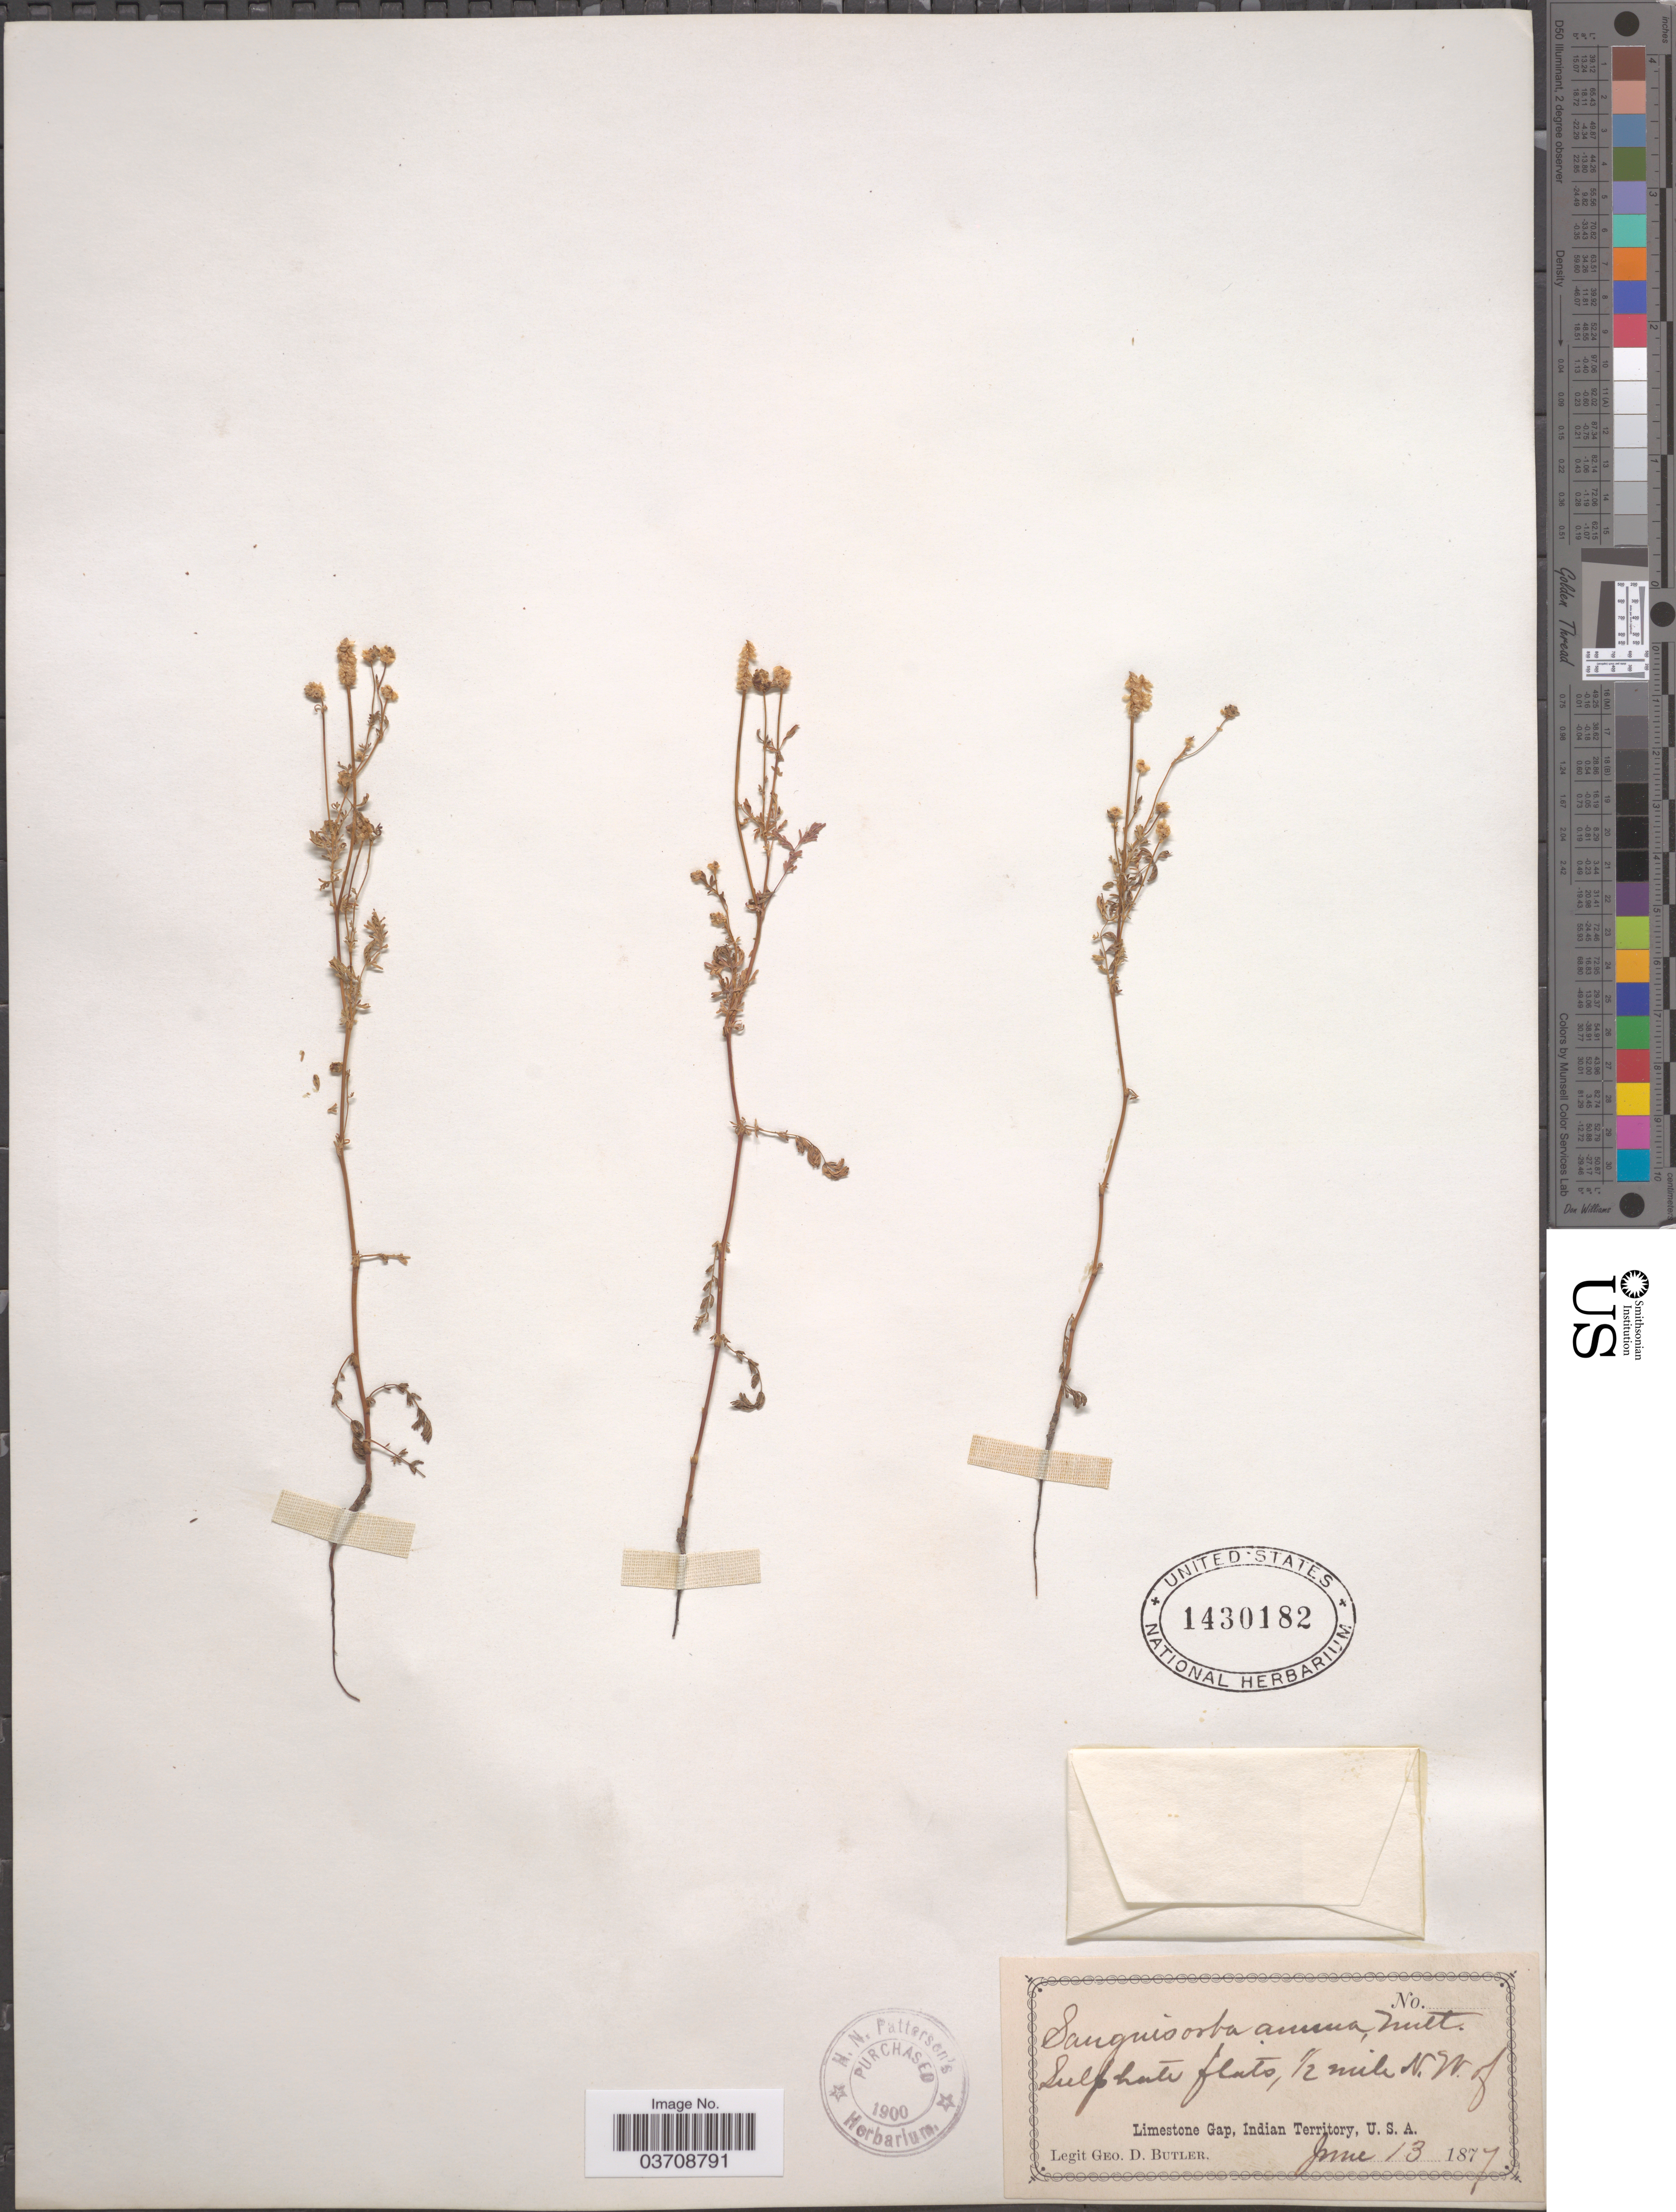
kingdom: Plantae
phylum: Tracheophyta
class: Magnoliopsida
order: Rosales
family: Rosaceae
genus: Sanguisorba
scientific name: Sanguisorba annua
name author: (Nutt. ex Hook.) Torr. & A. Gray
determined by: Strong, Mark T., (BOT), Smithsonian Institution - National Museum of Natural History (UNITED STATES)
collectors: G. D. Butler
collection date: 1877-06-13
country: United States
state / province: Oklahoma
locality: Sulphate flats, ½ mile N.W. of Limestone Gap, Indian Territory.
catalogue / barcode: US 1430182